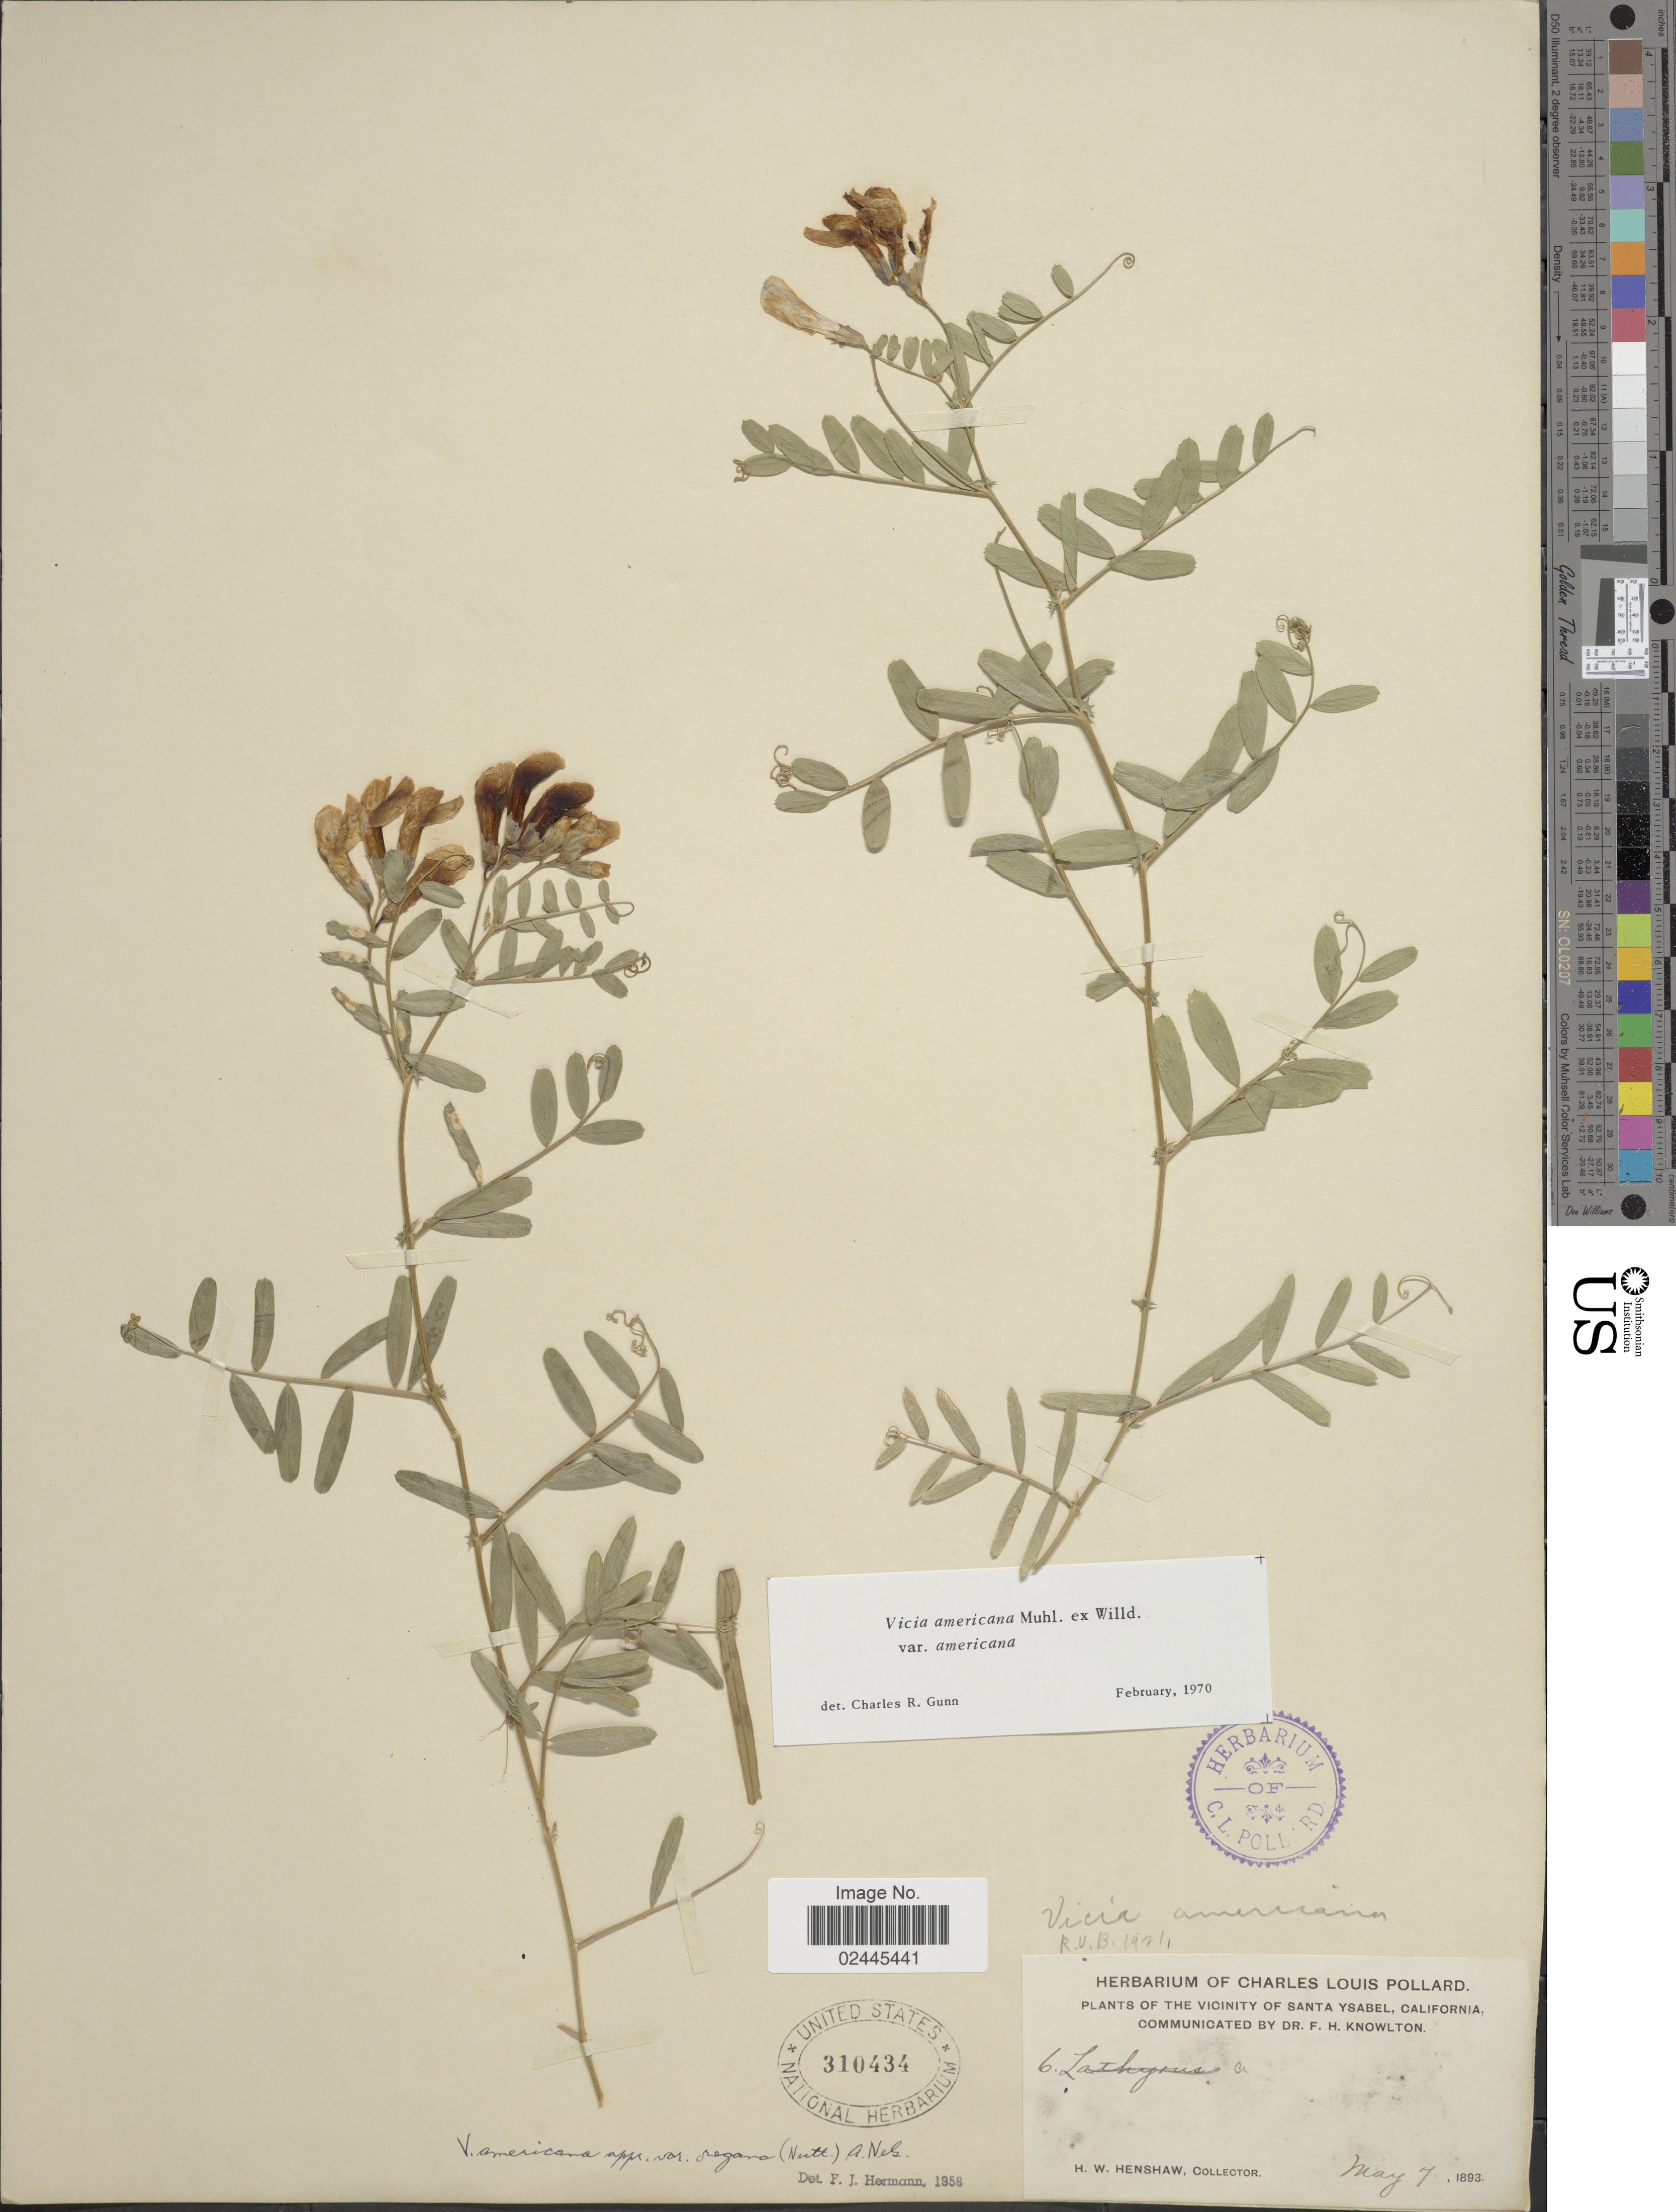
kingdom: Plantae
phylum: Tracheophyta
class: Magnoliopsida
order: Fabales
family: Fabaceae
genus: Vicia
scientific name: Vicia americana var. americana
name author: Muhl. ex Willd.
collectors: H. Henshaw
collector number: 6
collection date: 1893-05-07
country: United States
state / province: California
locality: Vicinity of Santa Ysabel,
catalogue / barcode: US 310434